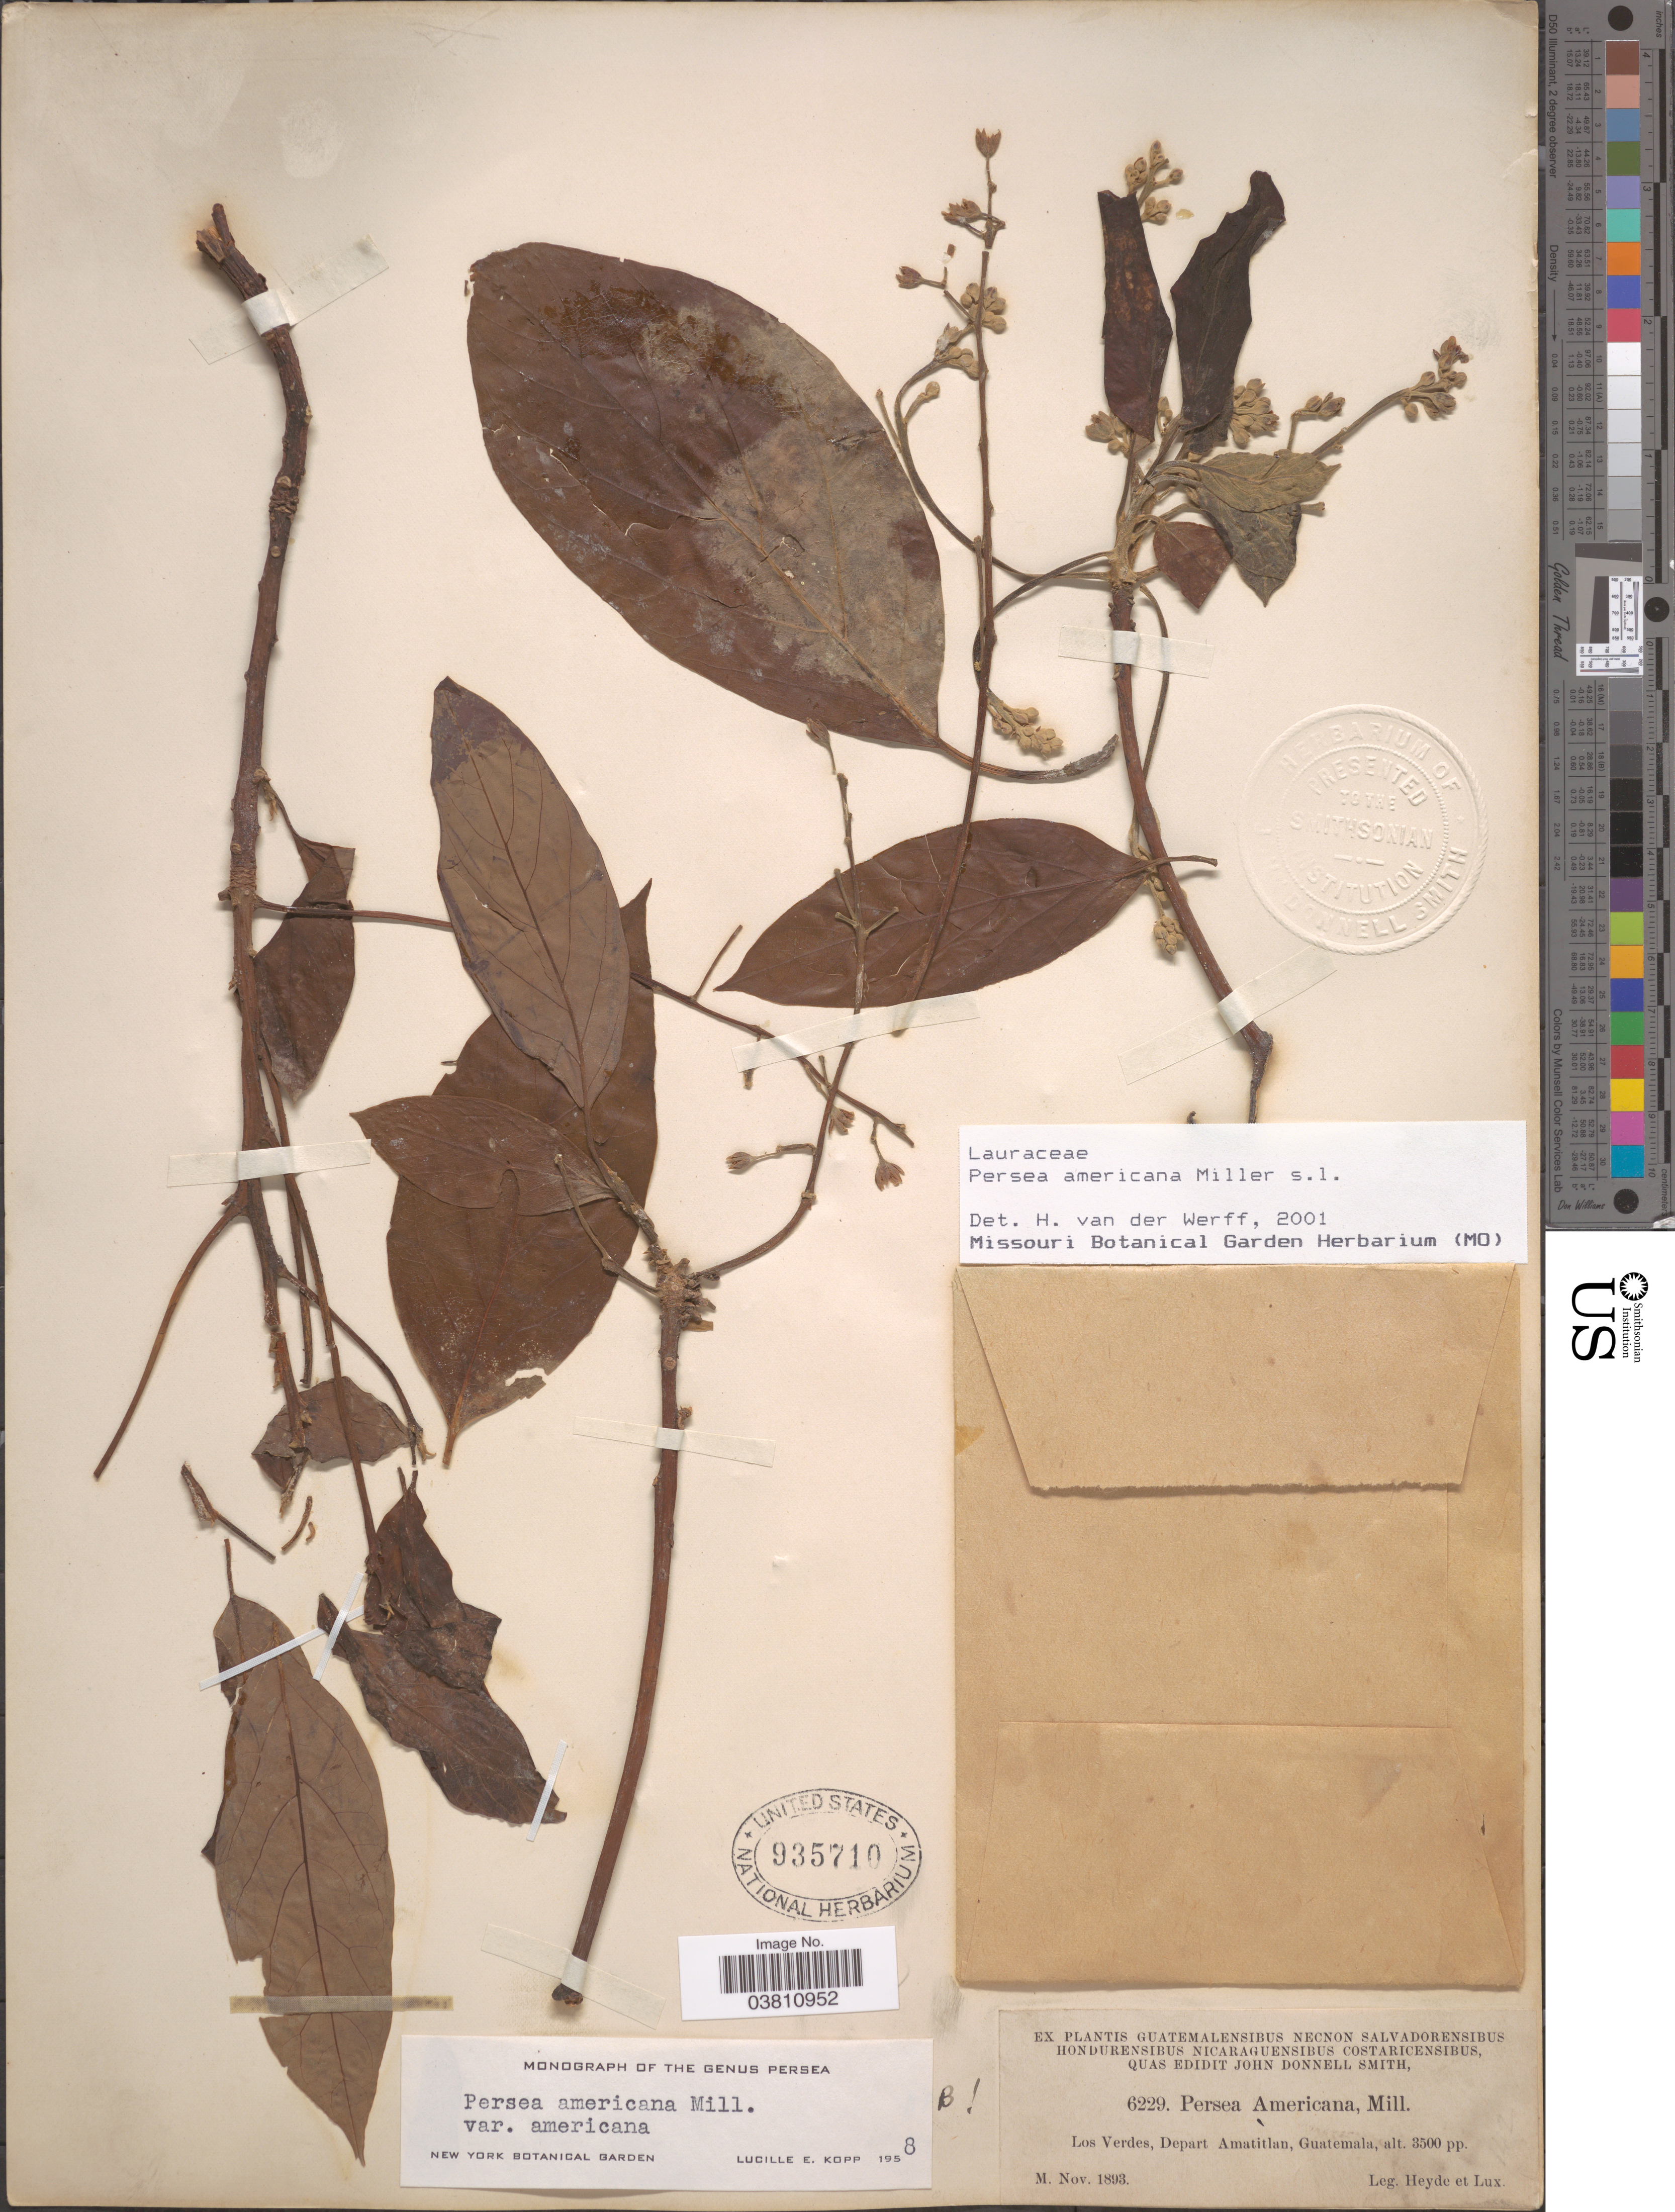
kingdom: Plantae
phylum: Tracheophyta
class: Magnoliopsida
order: Laurales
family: Lauraceae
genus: Persea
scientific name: Persea americana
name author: Mill.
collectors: Heyde & Lux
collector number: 6229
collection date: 1893-11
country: Guatemala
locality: Los Verdes, Depart. Amatitlan.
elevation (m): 1067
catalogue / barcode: US 935710